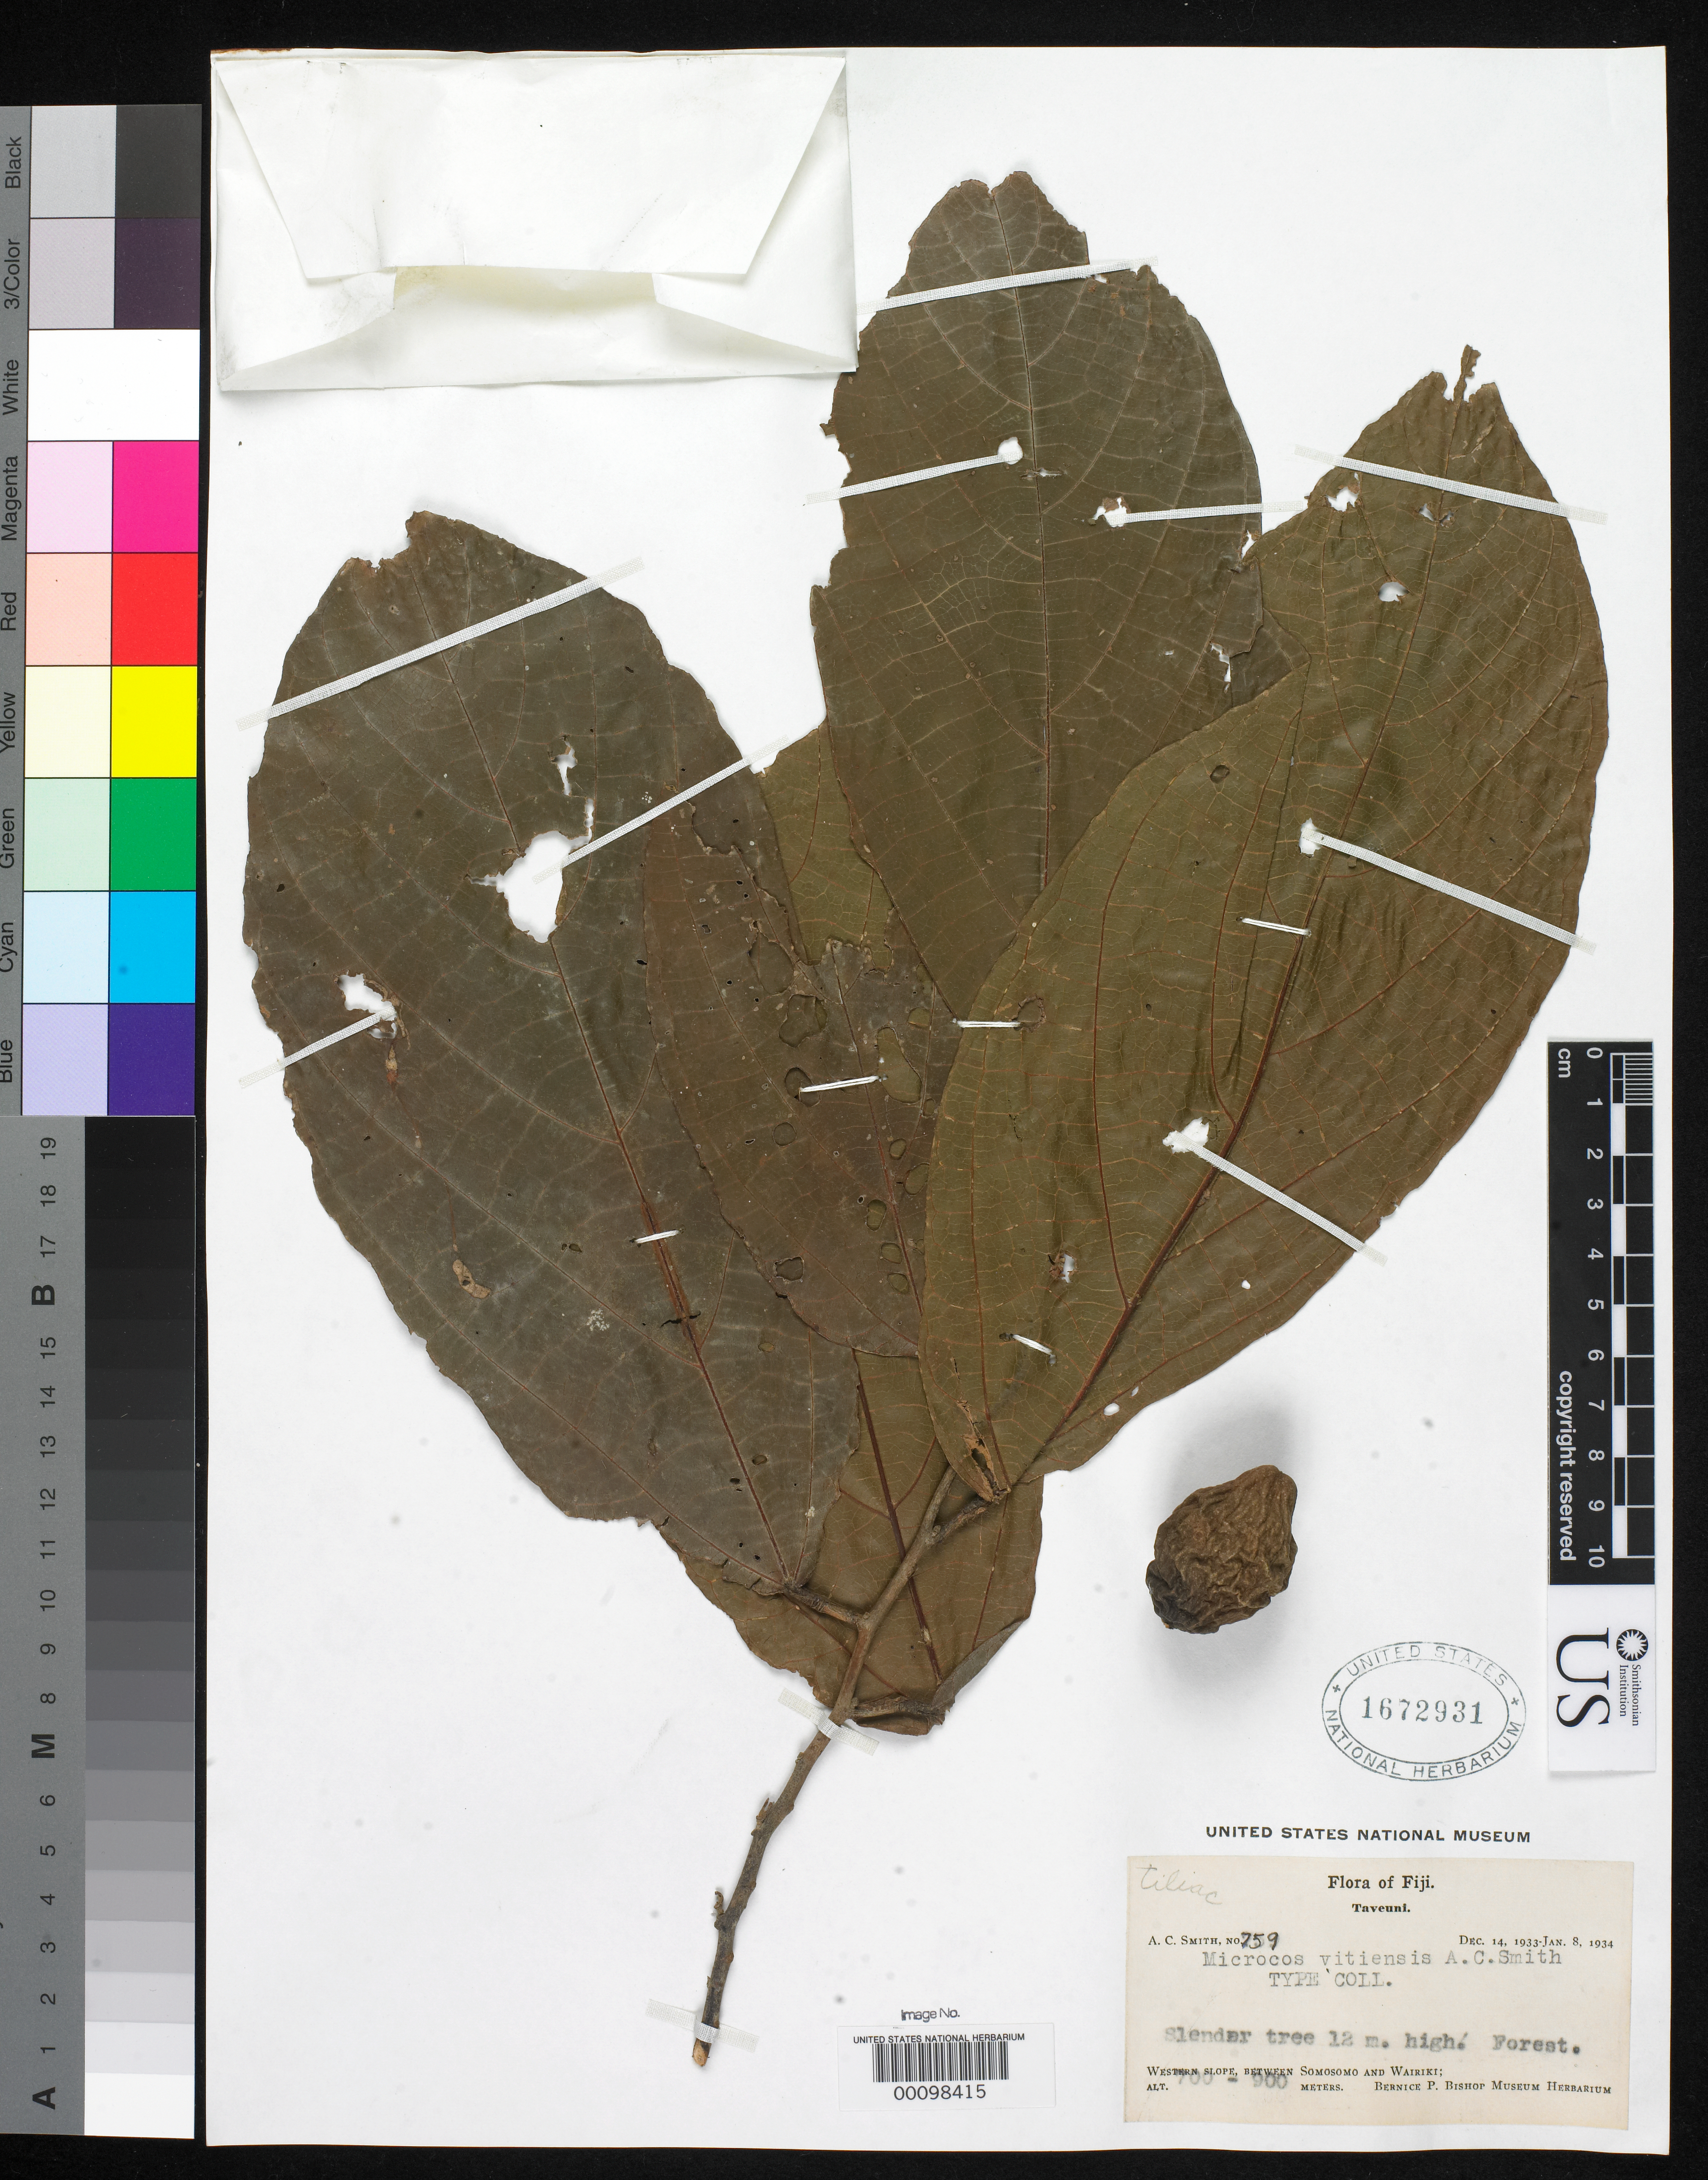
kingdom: Plantae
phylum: Tracheophyta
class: Magnoliopsida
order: Malvales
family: Malvaceae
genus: Microcos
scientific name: Microcos vitiensis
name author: A.C. Sm.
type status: Isotype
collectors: A. C. Smith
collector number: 759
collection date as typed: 14 Dec 1933 to 08 Jan 1934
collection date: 1933-12-14/1934-01-08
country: Fiji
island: Taveuni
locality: Between Somosone and Wairiki. [Vanua Levu Group]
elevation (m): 700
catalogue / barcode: US 1672931